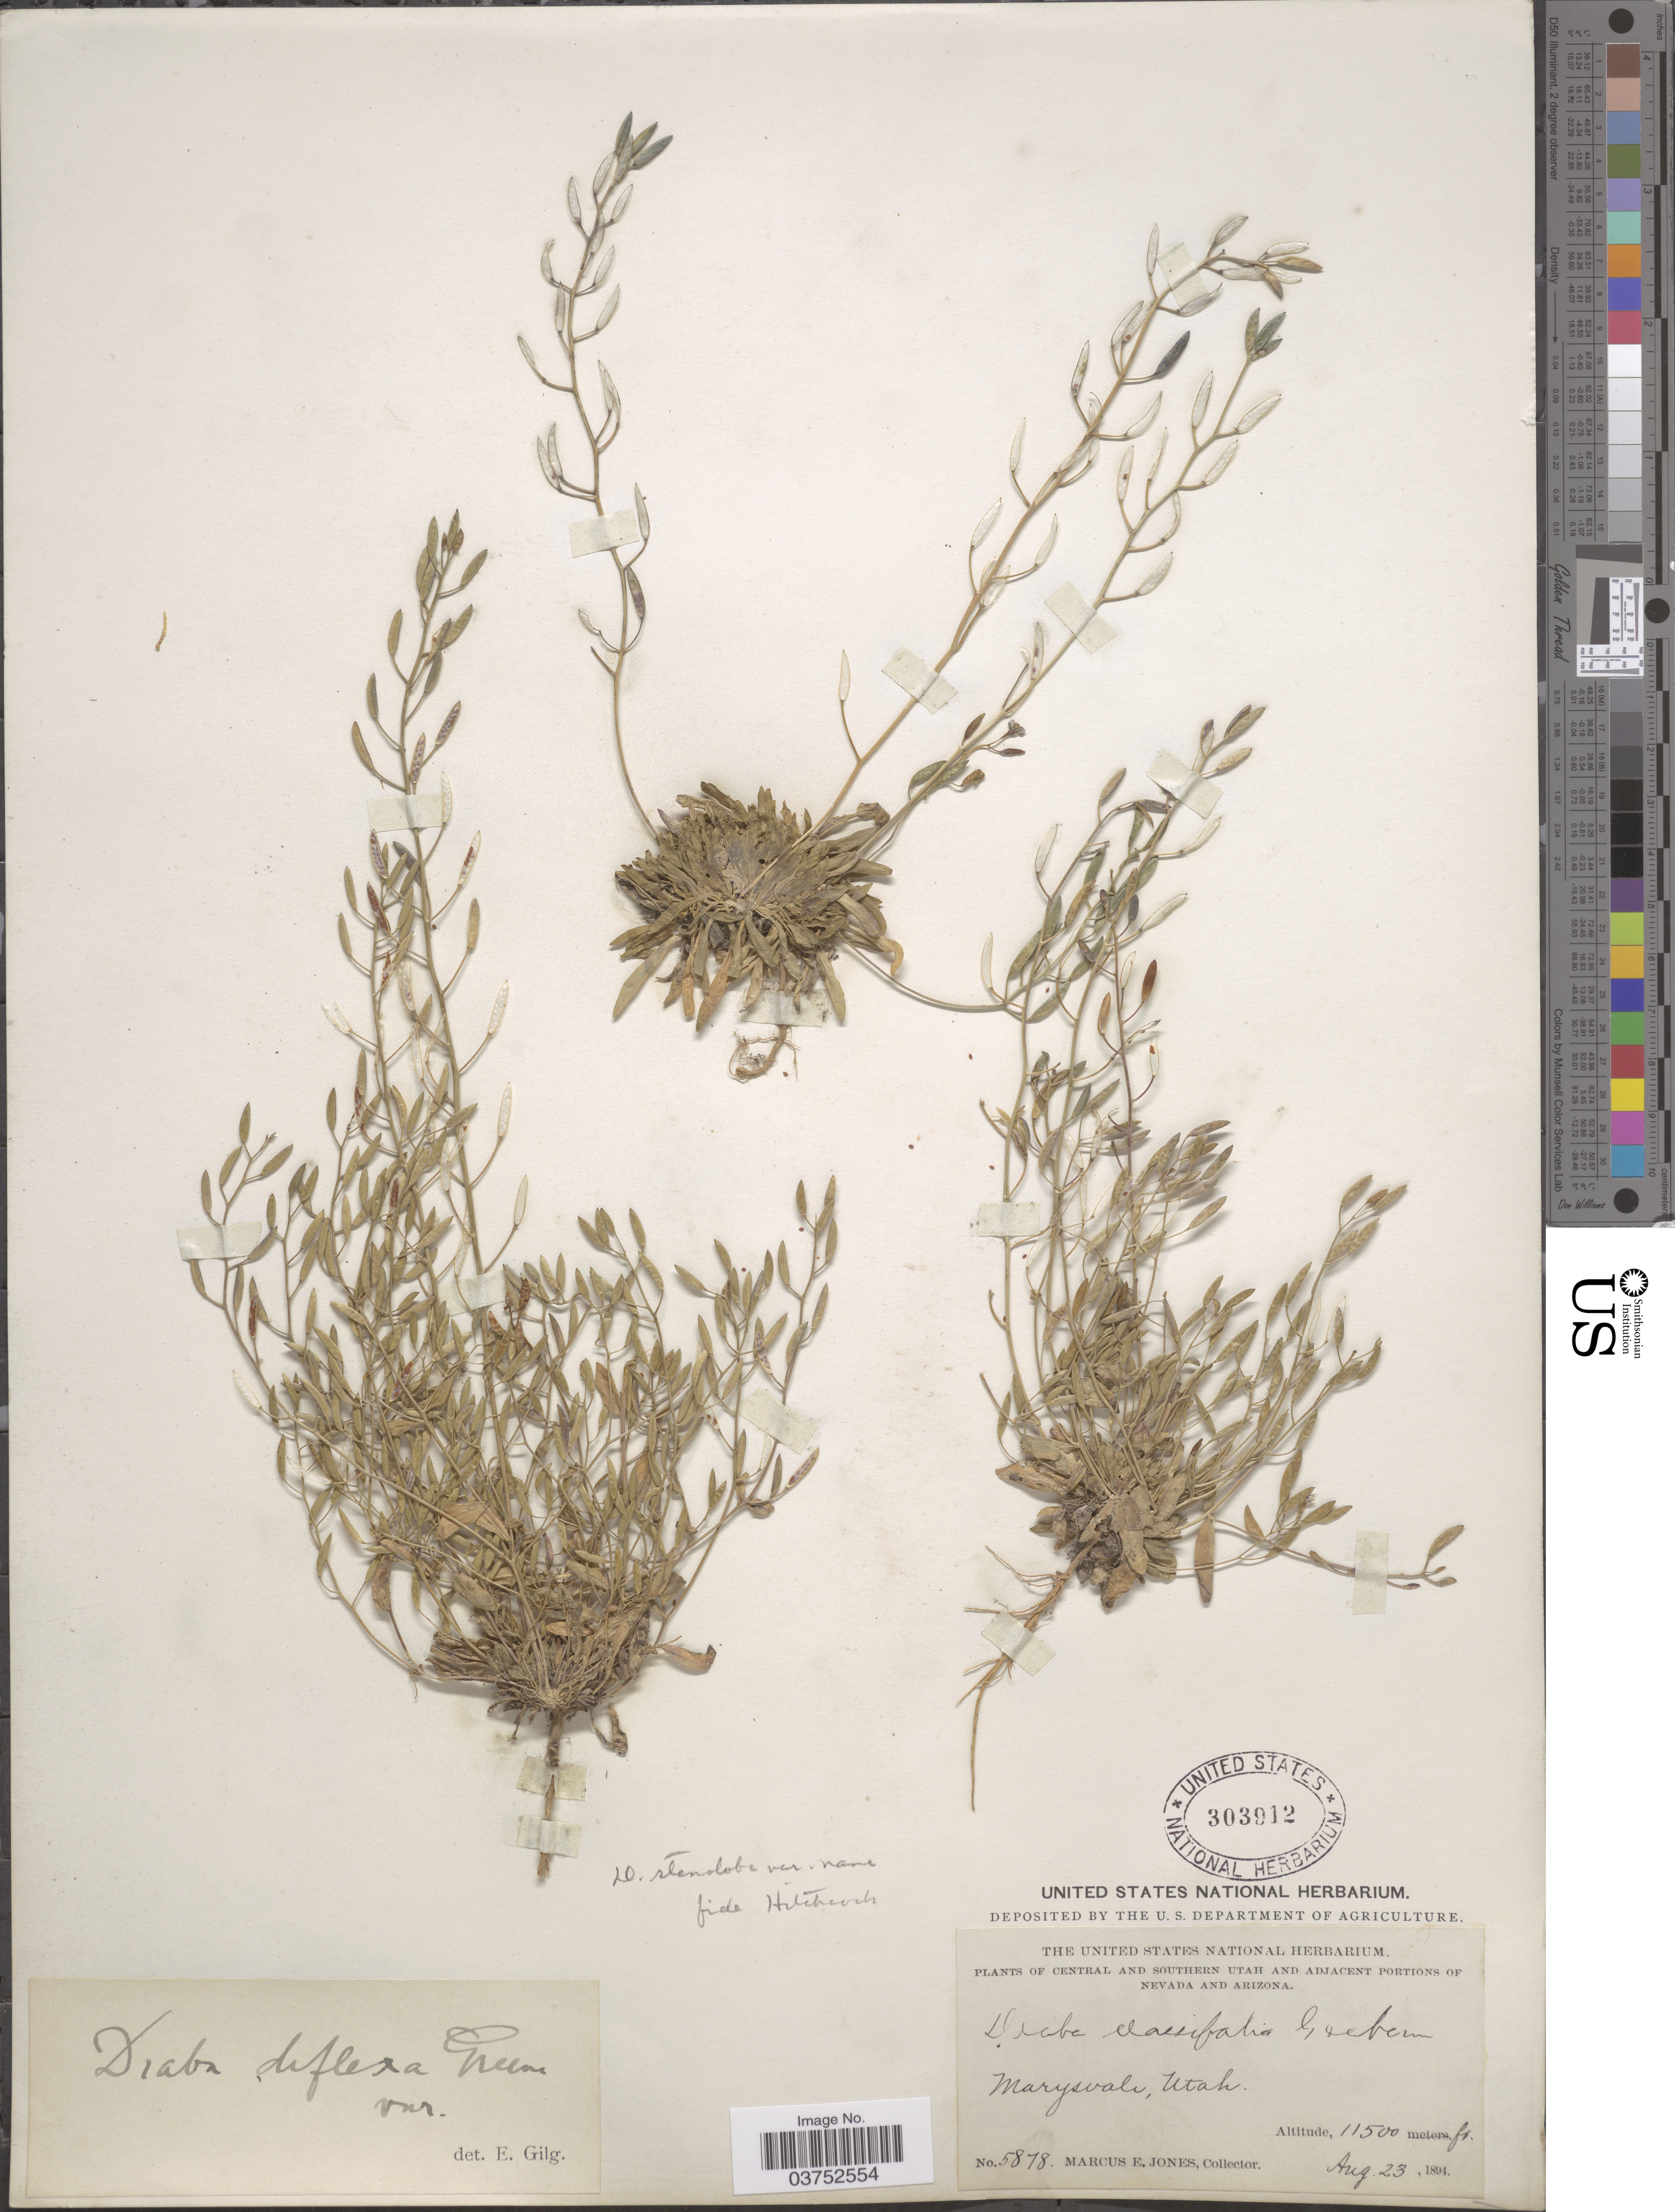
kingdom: Plantae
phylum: Tracheophyta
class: Magnoliopsida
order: Brassicales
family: Brassicaceae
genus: Draba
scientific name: Draba stenoloba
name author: Ledeb.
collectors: M. E. Jones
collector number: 5878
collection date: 1894-08-23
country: United States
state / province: Utah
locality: Central and Southern Utah. Marysvale.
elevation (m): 3505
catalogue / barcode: US 303912